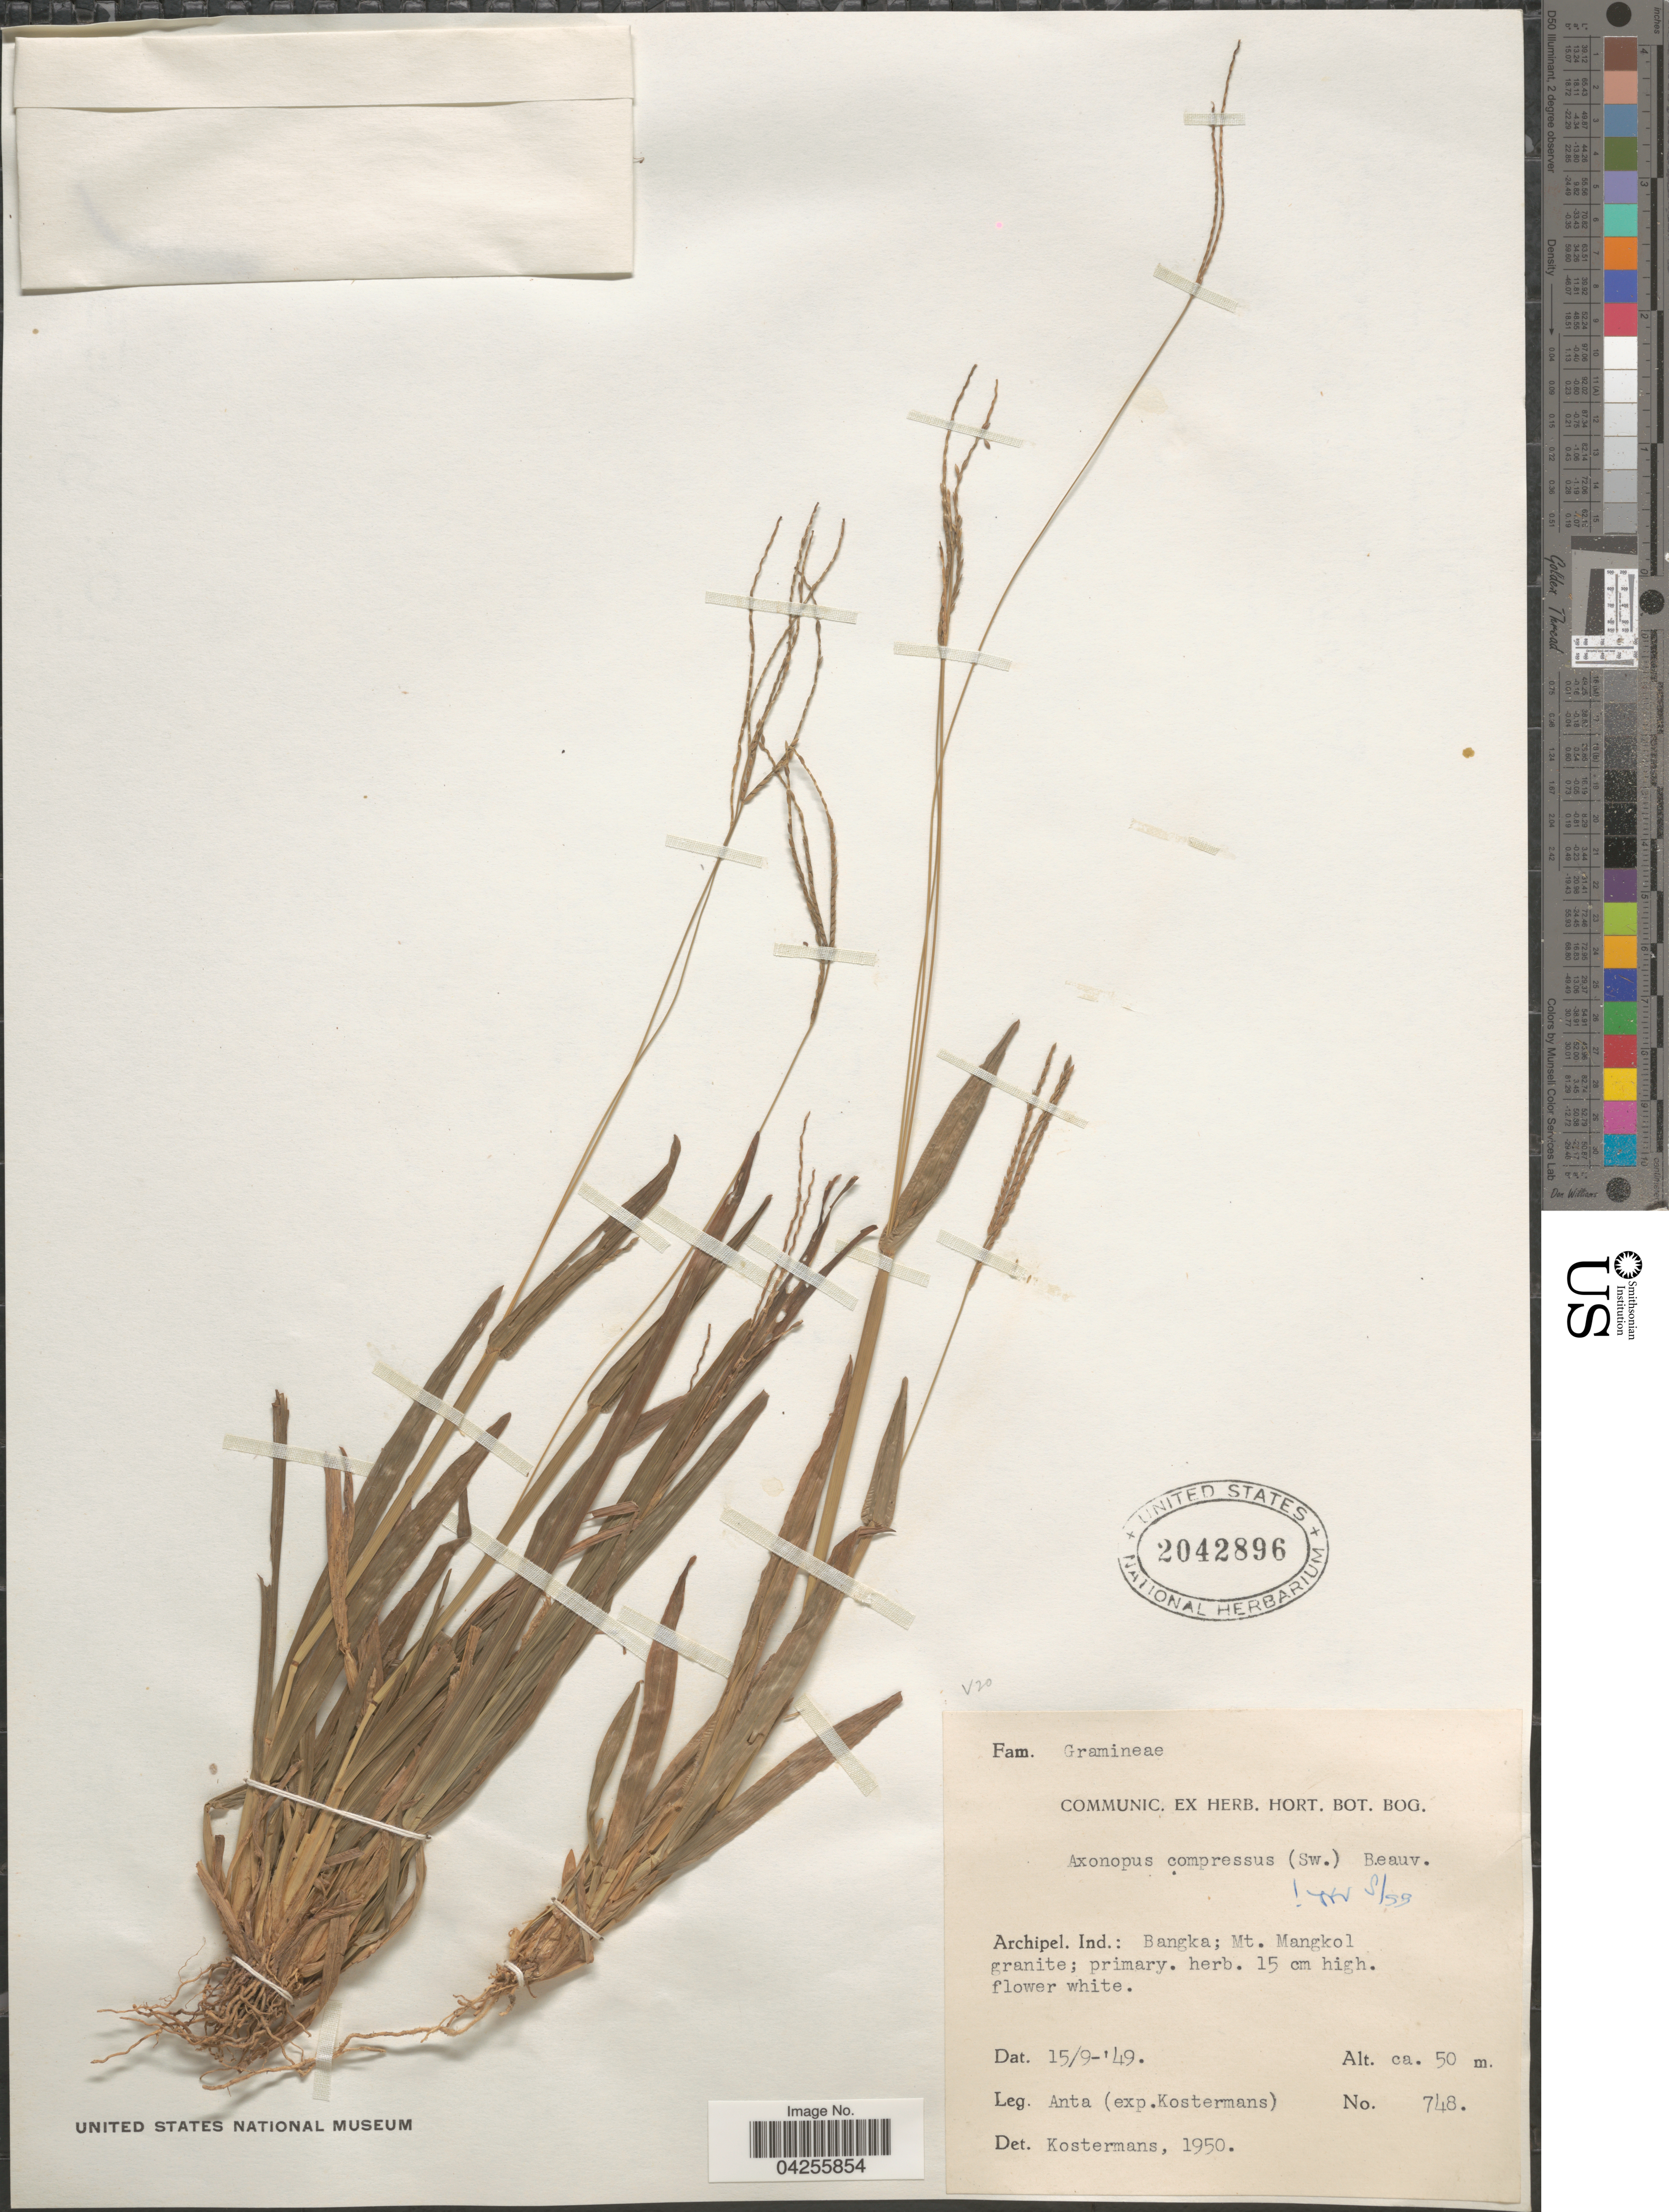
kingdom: Plantae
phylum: Tracheophyta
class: Liliopsida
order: Poales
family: Poaceae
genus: Axonopus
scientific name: Axonopus compressus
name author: (Sw.) P. Beauv.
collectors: Anta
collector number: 748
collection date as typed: Transcribed d/m/y: 15/9/49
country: Indonesia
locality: Archipel. Ind.: Bangka; Mt. Mangkol. (Exp. Kostermans)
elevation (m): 50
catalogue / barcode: US 2042896